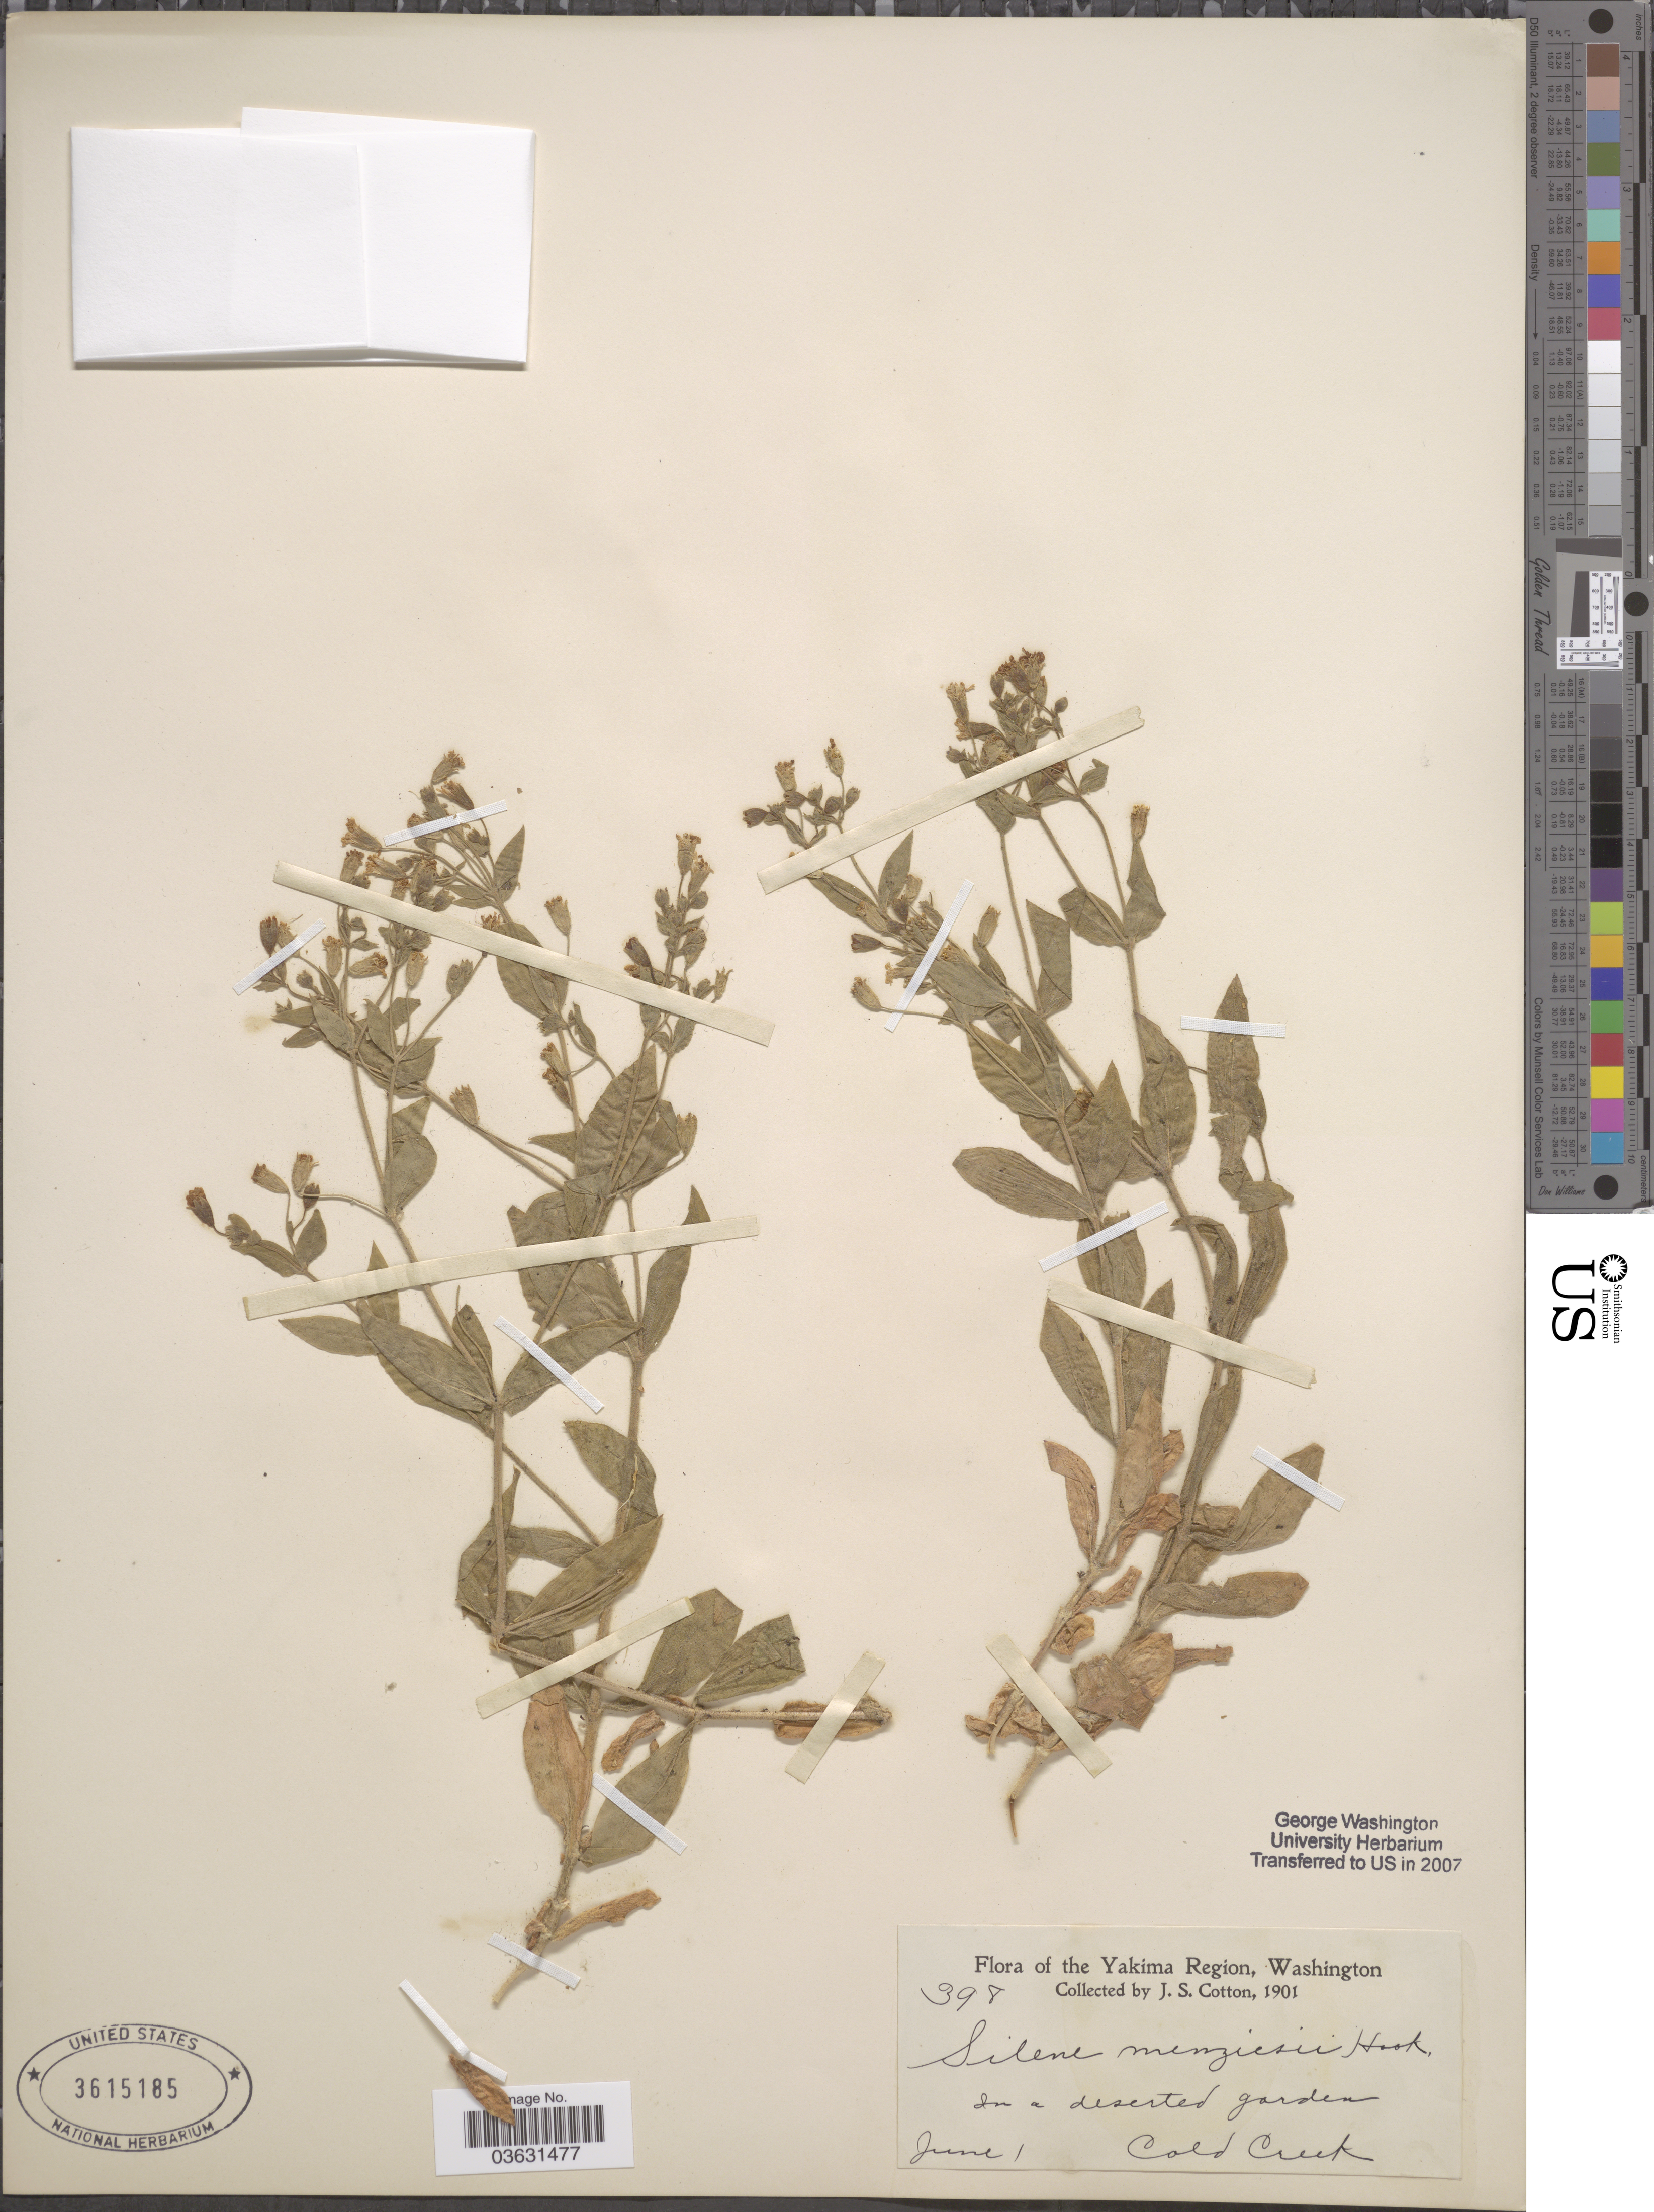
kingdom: Plantae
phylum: Tracheophyta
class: Magnoliopsida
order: Caryophyllales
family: Caryophyllaceae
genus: Silene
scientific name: Silene menziesii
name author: Hook.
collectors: J. S. Cotton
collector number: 398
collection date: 1901-06-01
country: United States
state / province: Washington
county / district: Yakima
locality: The Yakima Region. Cold Creek. In a deserted garden.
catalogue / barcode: US 3615185